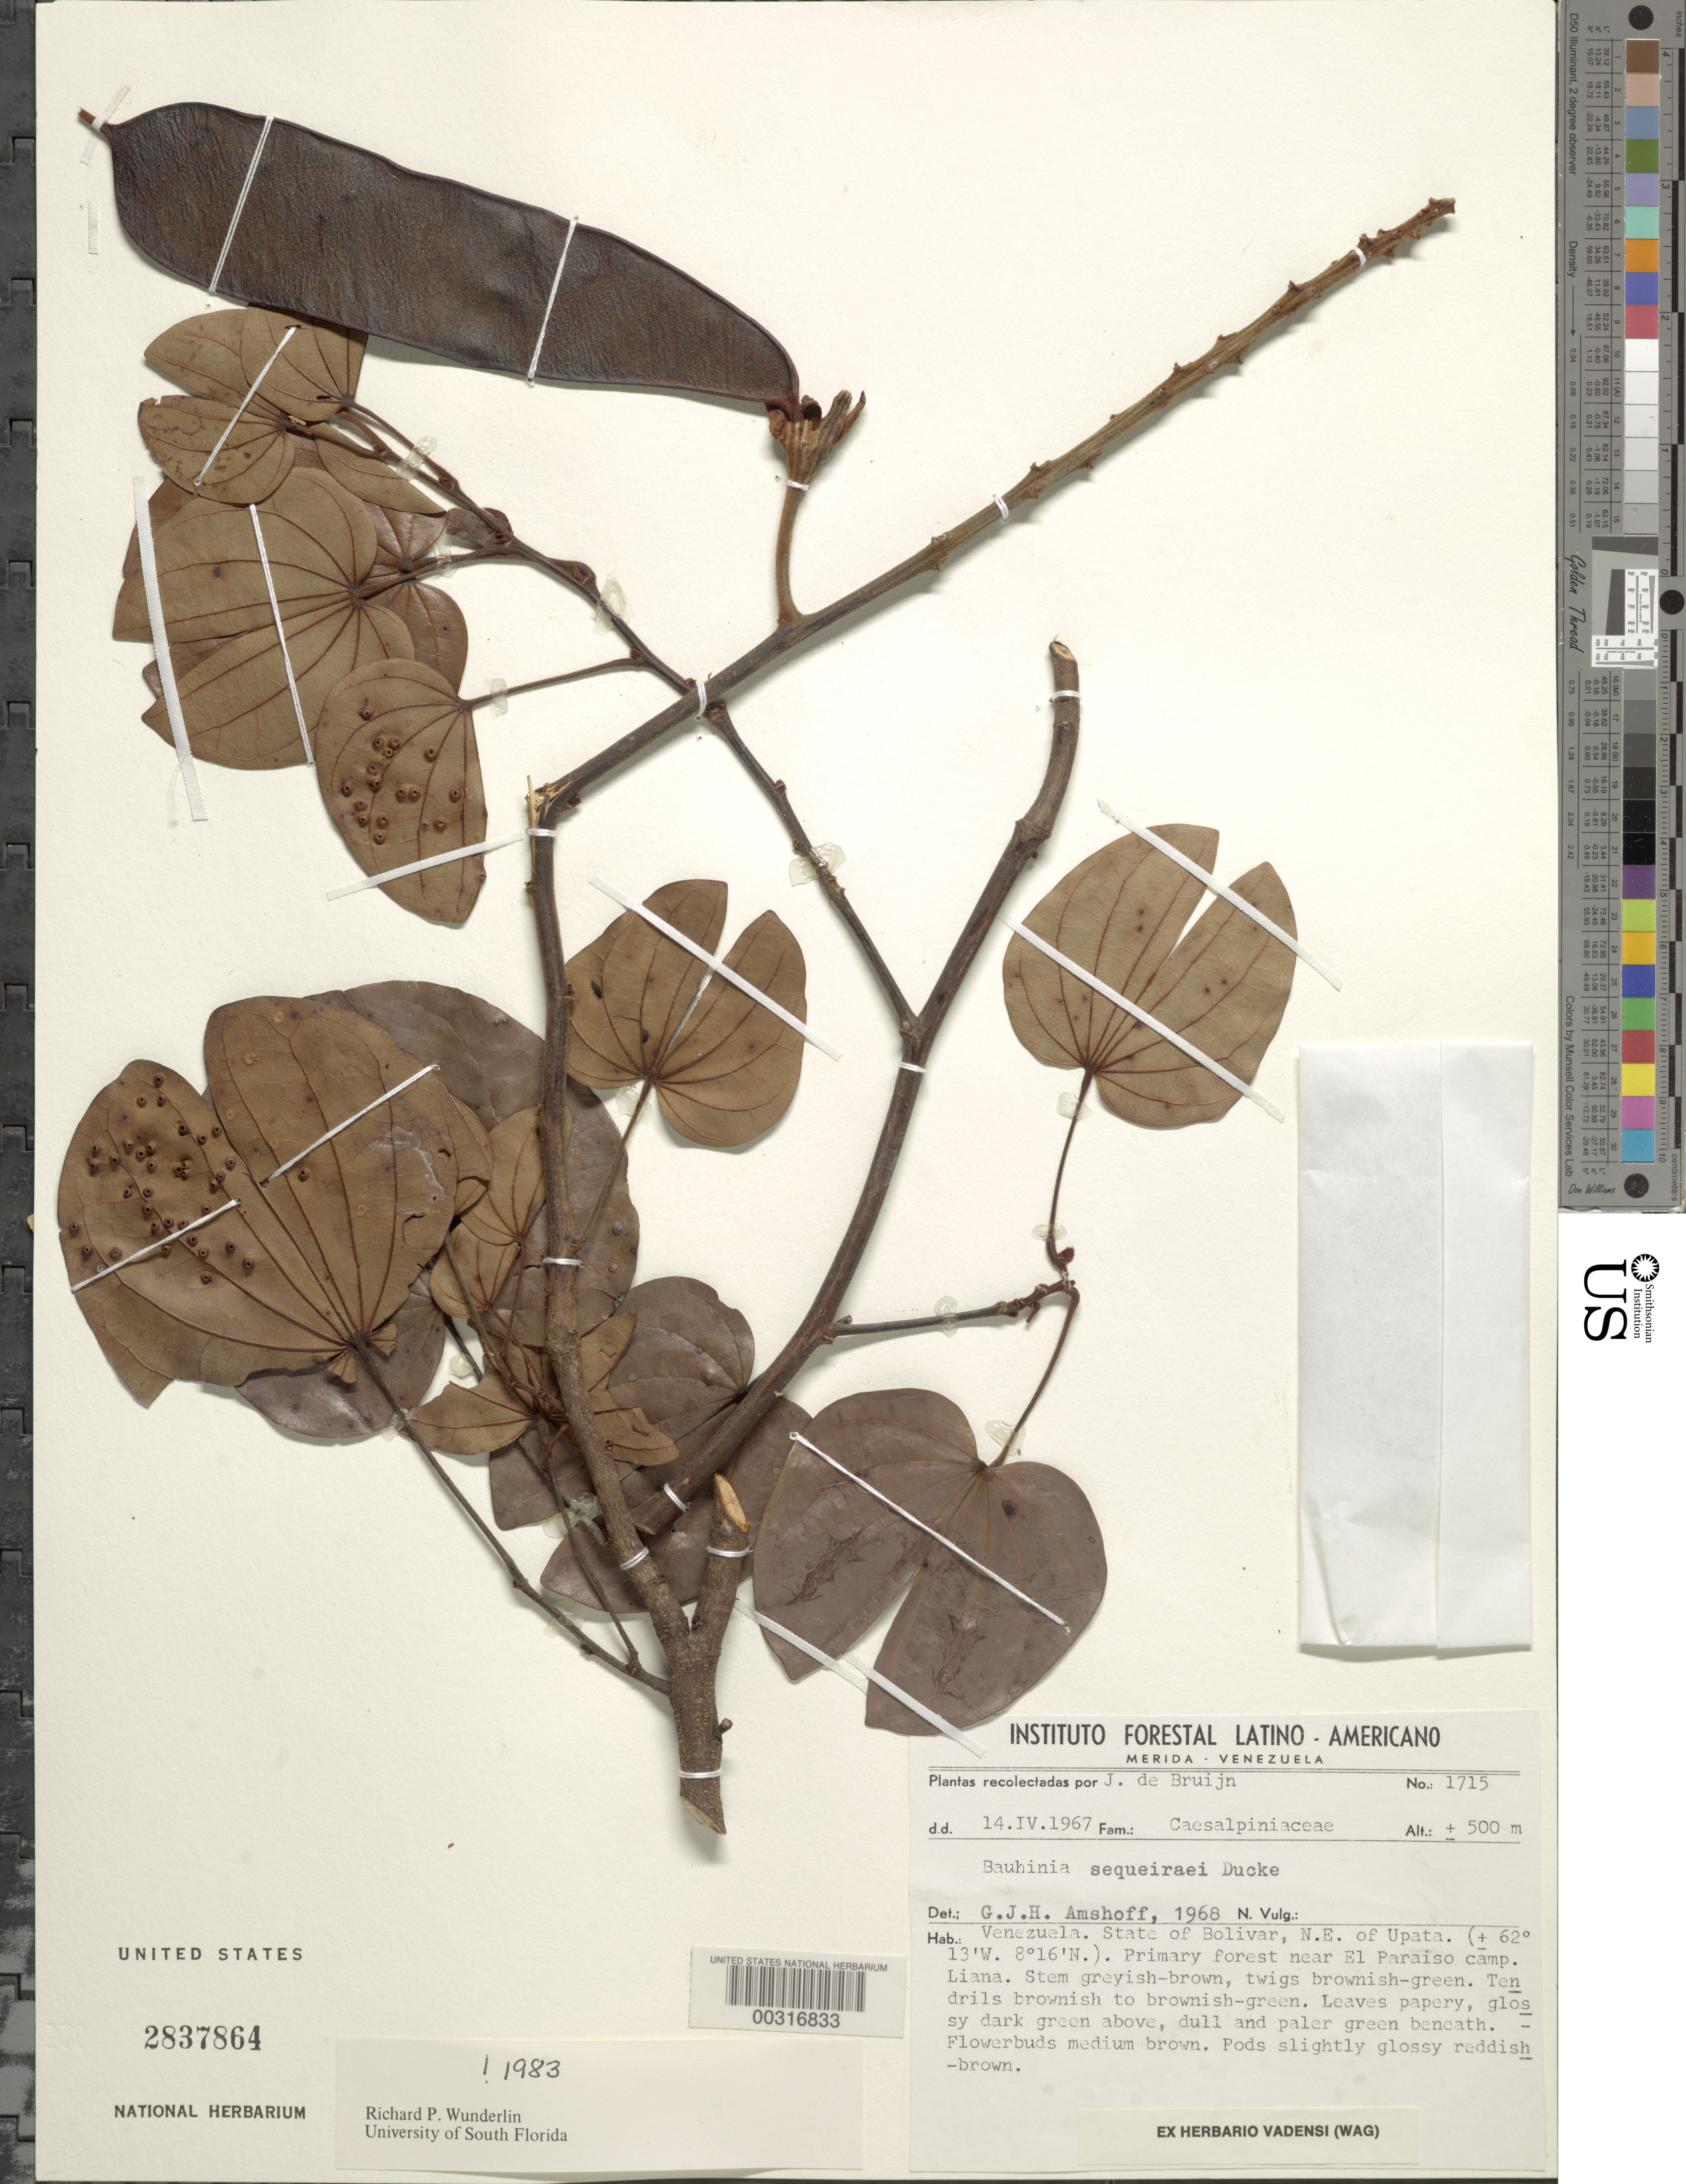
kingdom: Plantae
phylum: Tracheophyta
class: Magnoliopsida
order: Fabales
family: Fabaceae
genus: Bauhinia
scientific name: Bauhinia siqueiraei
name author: Ducke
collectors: J. Bruijn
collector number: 1715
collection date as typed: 14 Apr 1967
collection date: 1967-04-14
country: Venezuela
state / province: Bolivar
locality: NE of Upata, near El Paraiso camp.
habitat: Primary forest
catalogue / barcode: US 2837864